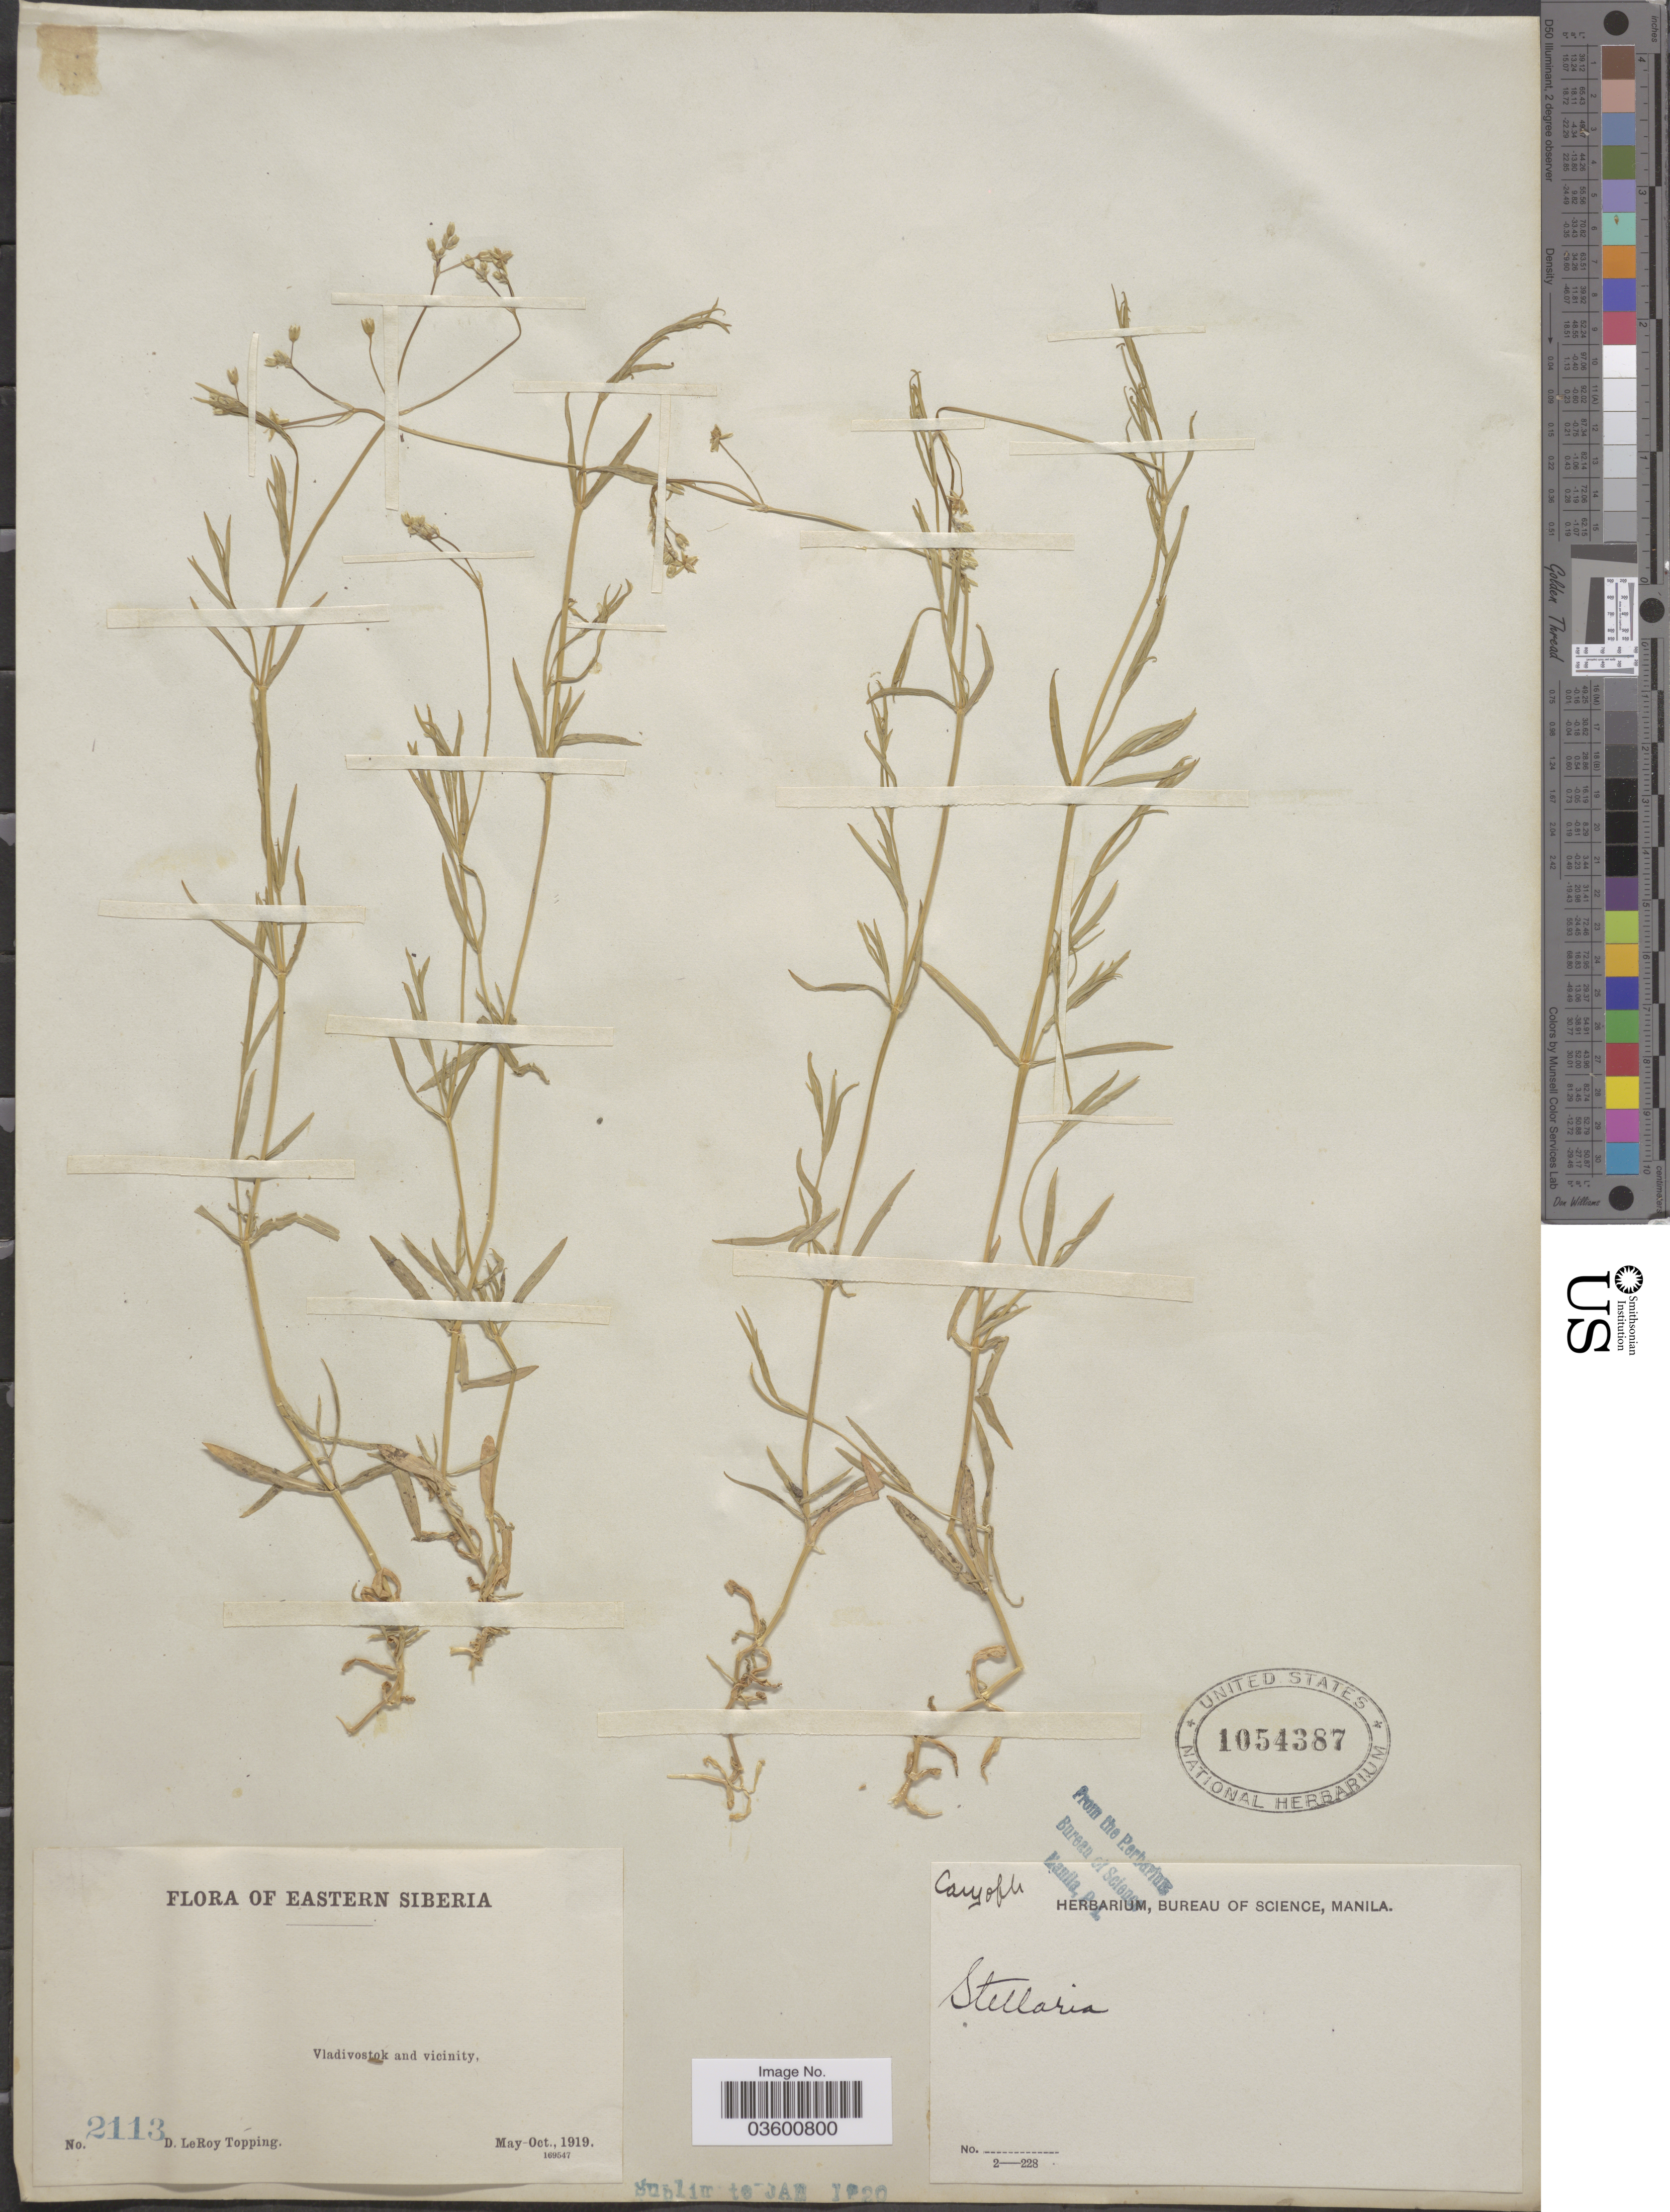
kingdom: Plantae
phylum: Tracheophyta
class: Magnoliopsida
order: Caryophyllales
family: Caryophyllaceae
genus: Stellaria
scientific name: Stellaria sp.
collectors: D. L. Topping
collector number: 2113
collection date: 1919-05/1919-10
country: Russian Federation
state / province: Primorsky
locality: Eastern Siberia. Vladivostok and vicinity.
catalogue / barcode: US 1054387